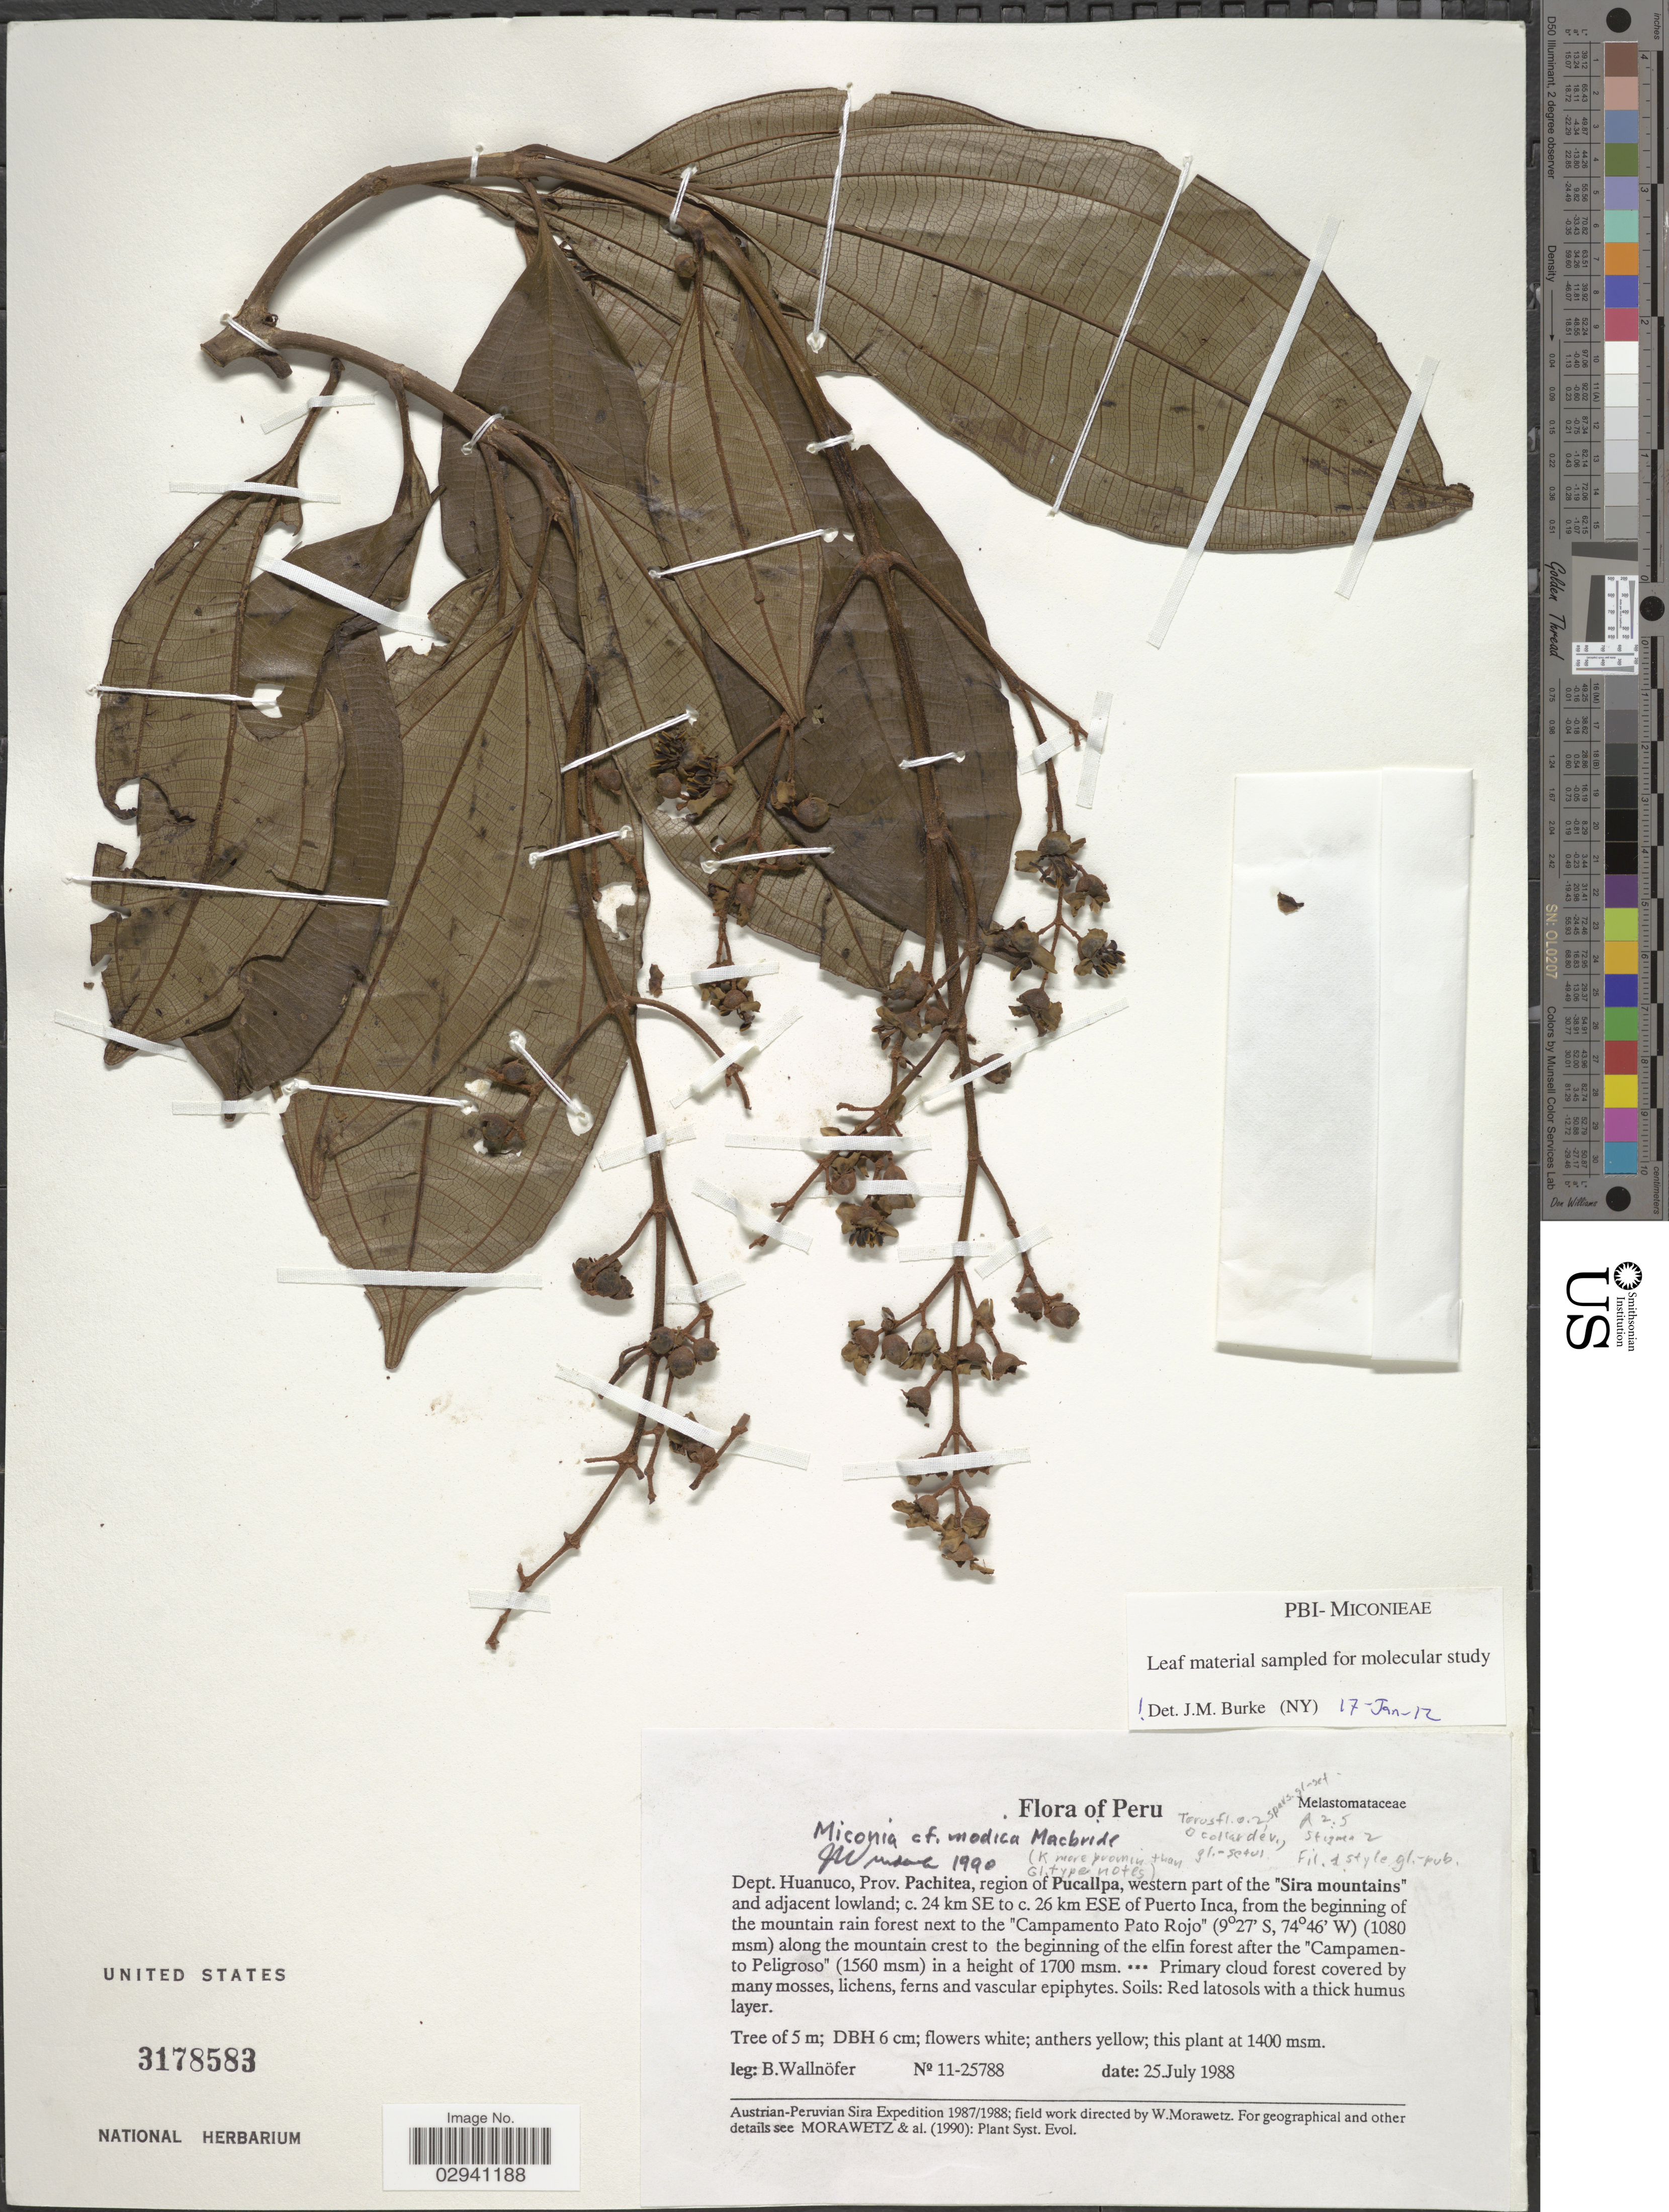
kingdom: Plantae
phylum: Tracheophyta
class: Magnoliopsida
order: Myrtales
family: Melastomataceae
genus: Miconia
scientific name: Miconia modica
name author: J.F. Macbr.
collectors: B. Wallnöfer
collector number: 11-25788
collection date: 1988-07-25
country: Peru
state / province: Huánuco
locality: Dept. Huanuco, Prov. Pachitea, region of Pucallpa, western part of the "Sira mountains" and adjacent lowland; c. 24 km SE to c. 26 km ESE of Puerto Inca, from the beginning of the mountain rain forest next to the "Campamento Pato Rojo" along the mountain crest to the beginning of the elfin forest after the "Campamento Peligroso".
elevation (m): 1400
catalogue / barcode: US 3178583